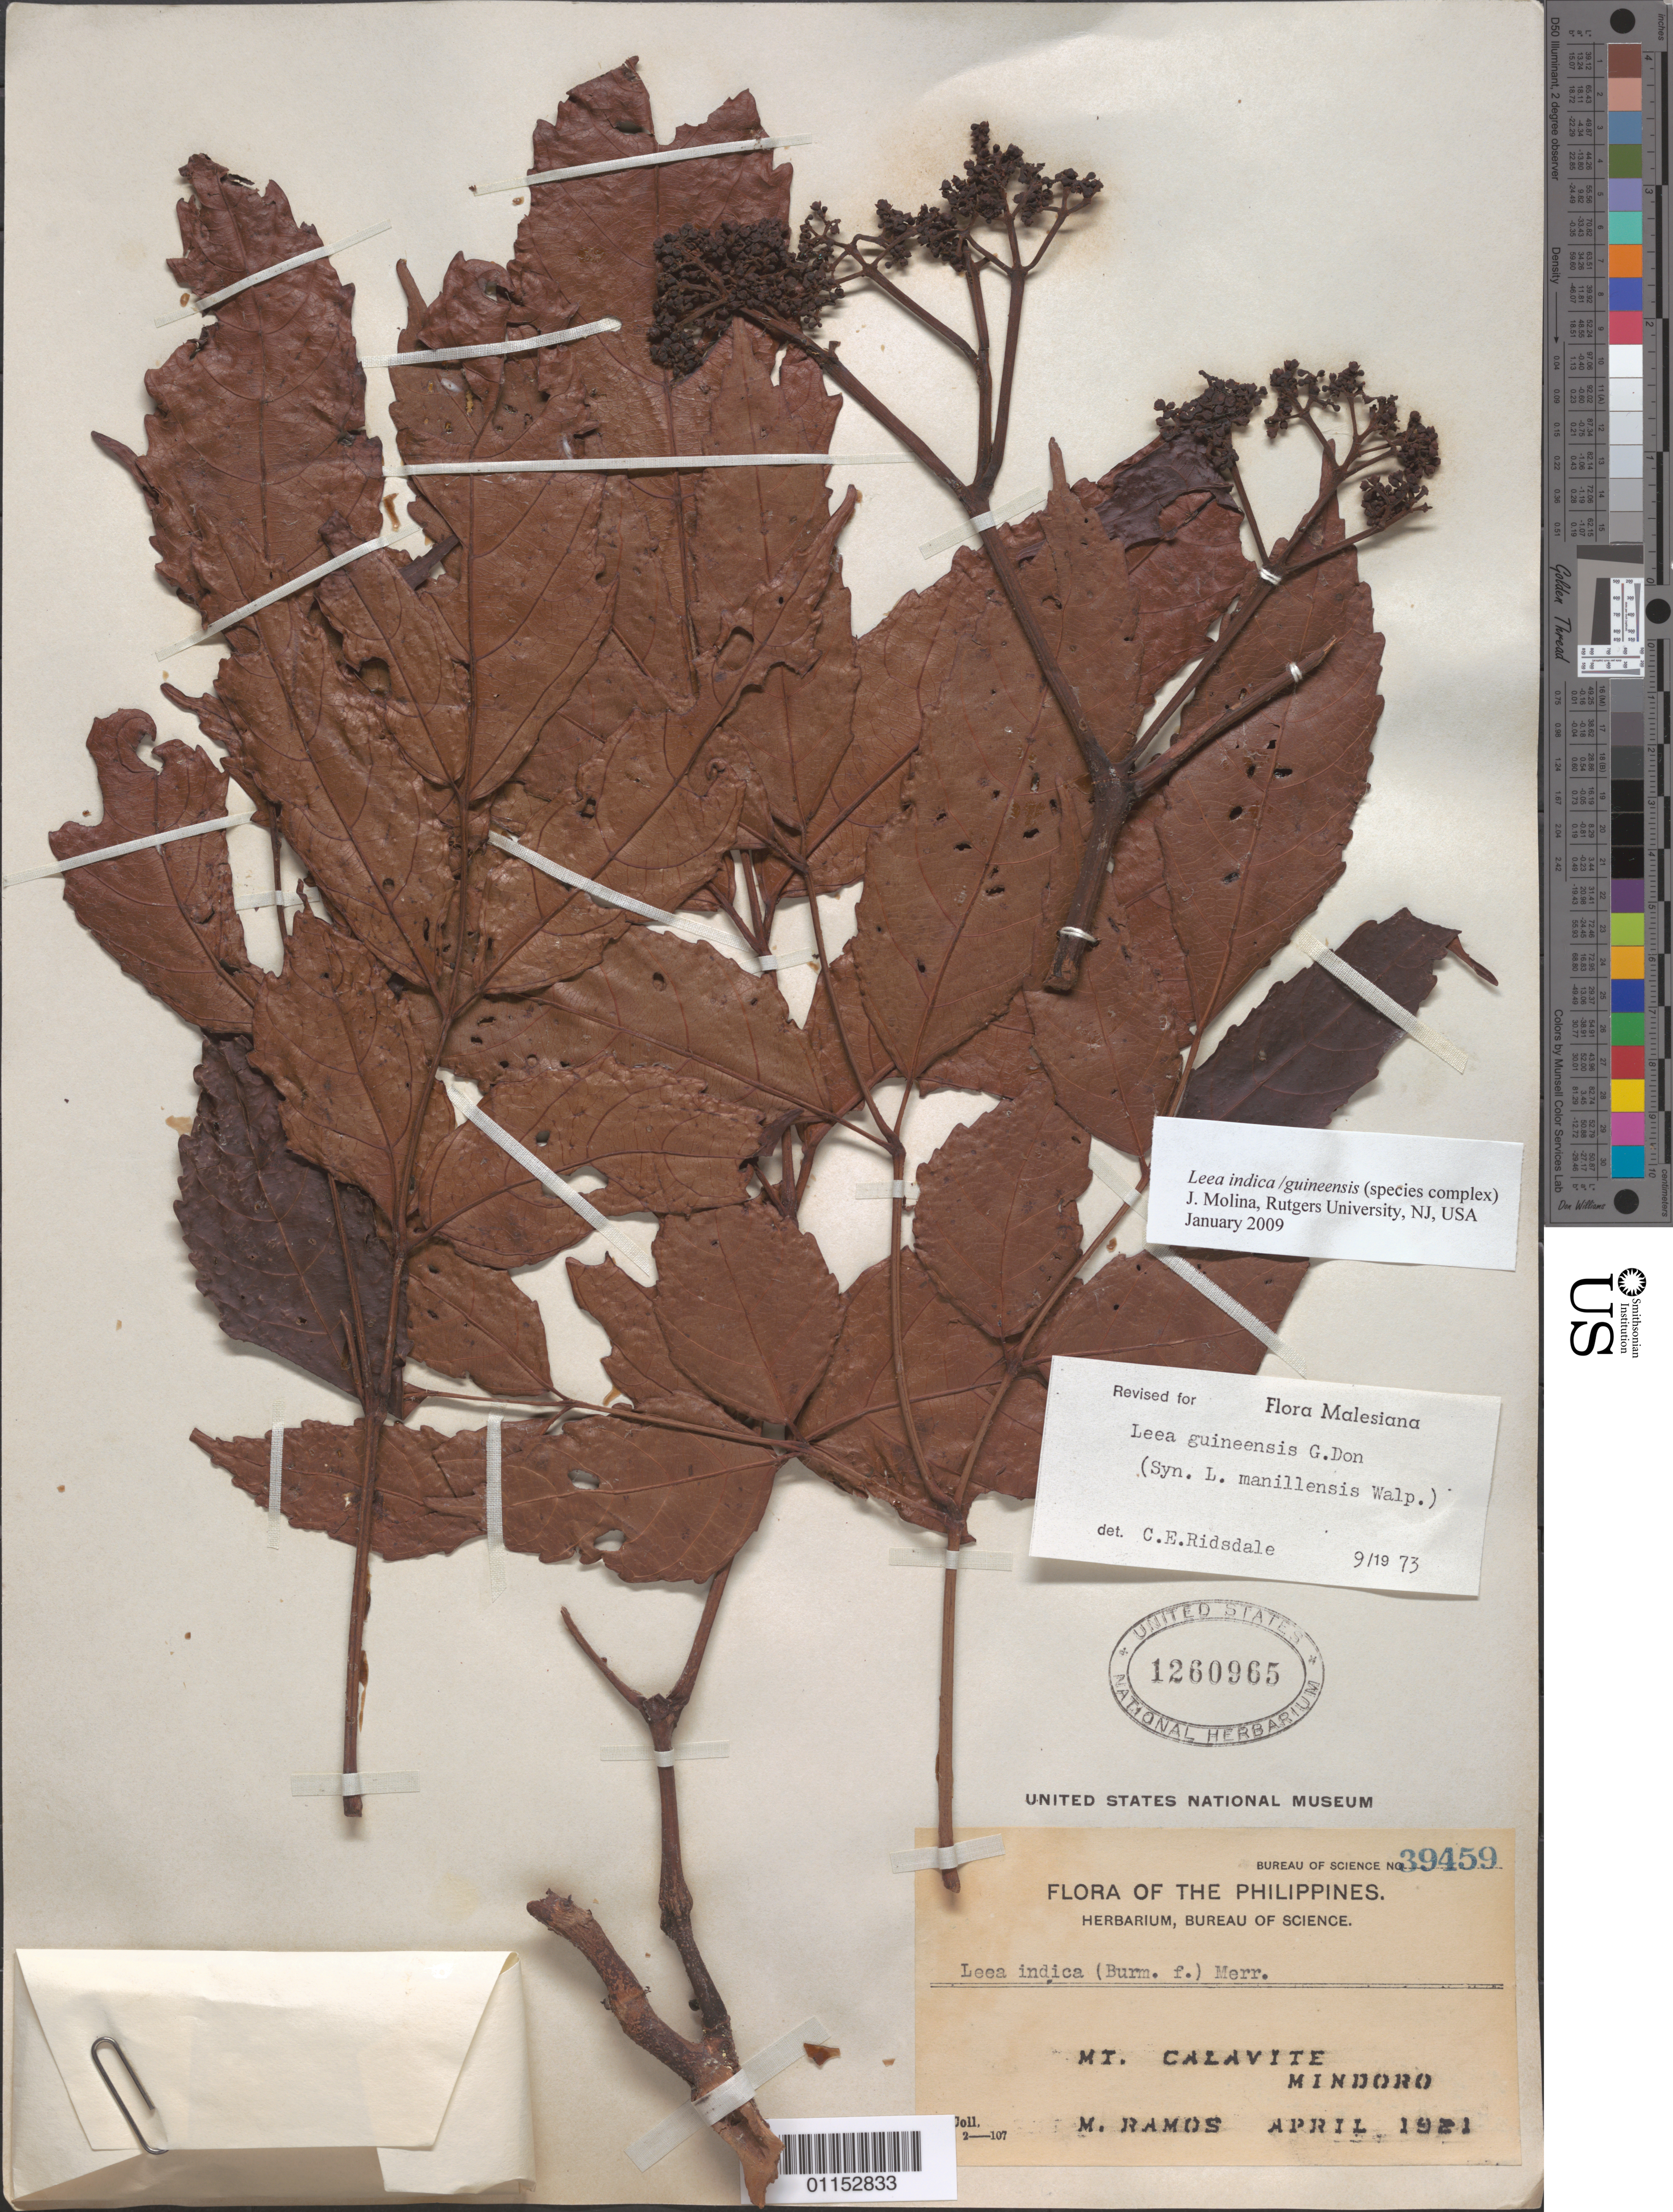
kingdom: Plantae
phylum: Tracheophyta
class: Magnoliopsida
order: Vitales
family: Vitaceae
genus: Leea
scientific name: Leea indica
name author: (Burm. f.) Merr.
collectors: M. Ramos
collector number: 39459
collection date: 1921-04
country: Philippines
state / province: Mimaropa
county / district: Mindoro Occidental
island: Mindoro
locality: Mt Calavite.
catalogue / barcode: US 1260965